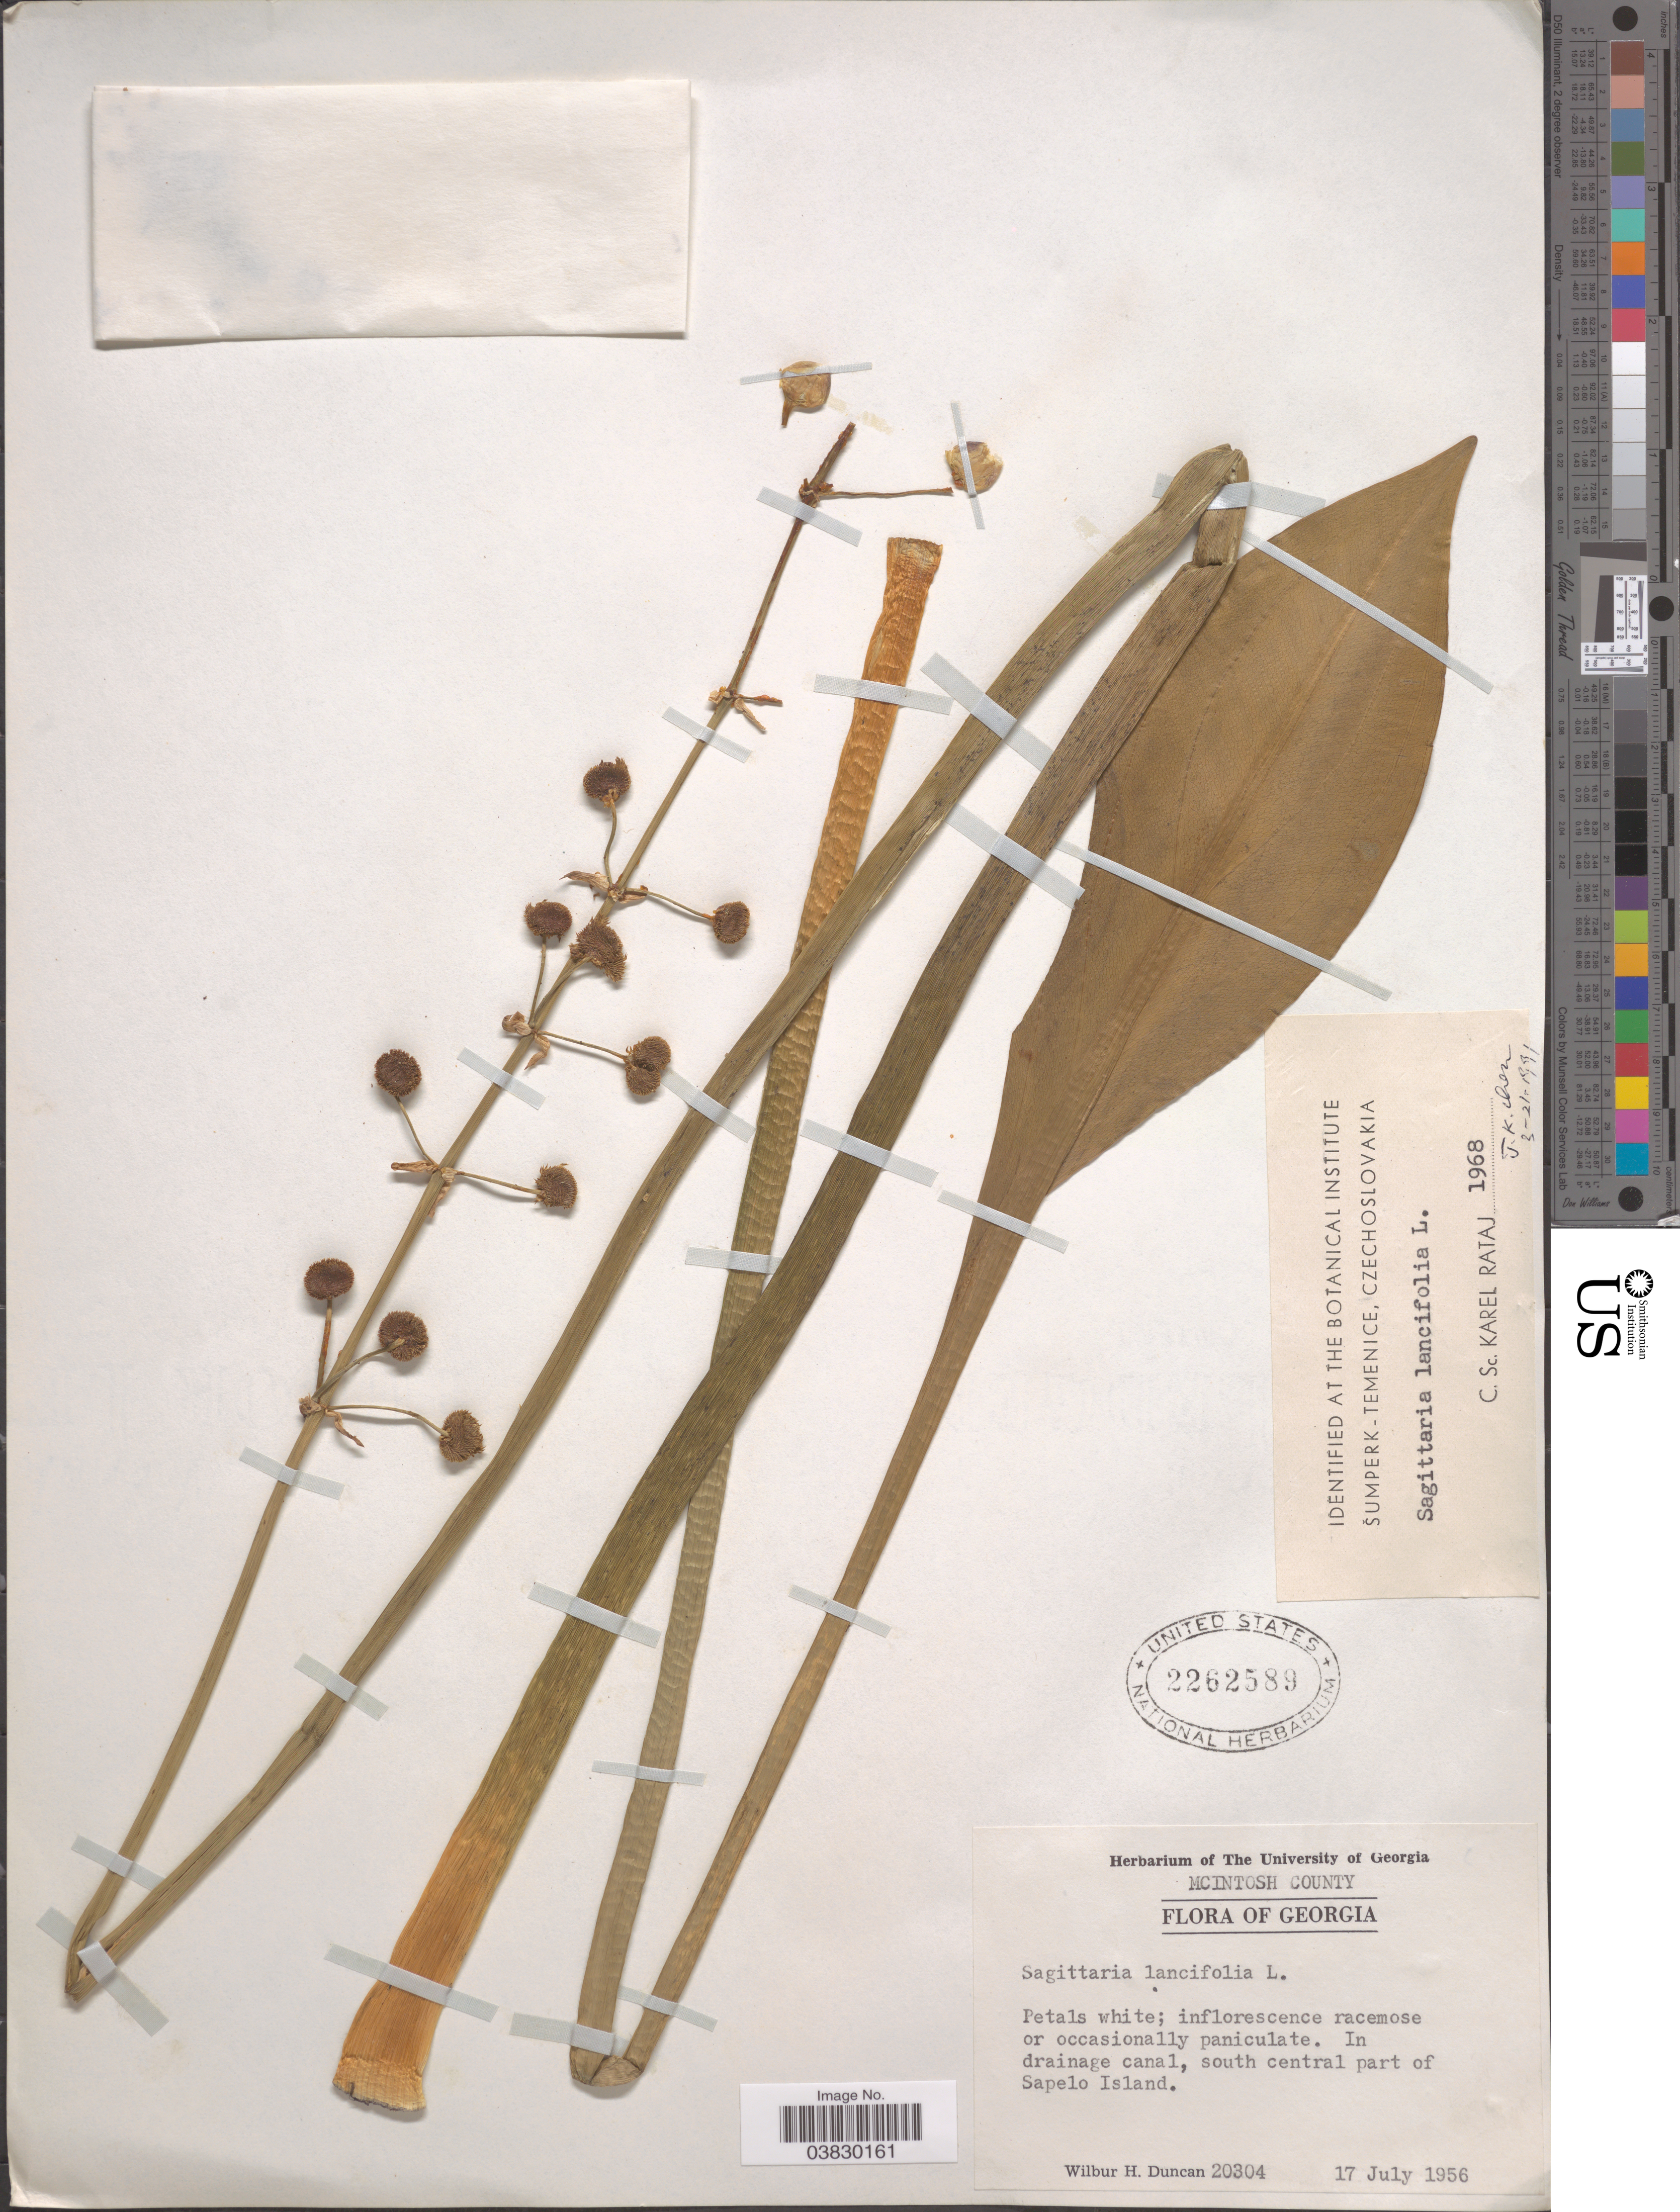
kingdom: Plantae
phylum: Tracheophyta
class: Liliopsida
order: Alismatales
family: Alismataceae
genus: Sagittaria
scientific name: Sagittaria lancifolia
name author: L.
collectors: W. H. Duncan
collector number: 20304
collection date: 1956-07-17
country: United States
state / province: Georgia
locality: McIntosh County. In drainage canal, south central part of Sapelo Island.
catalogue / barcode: US 2262589